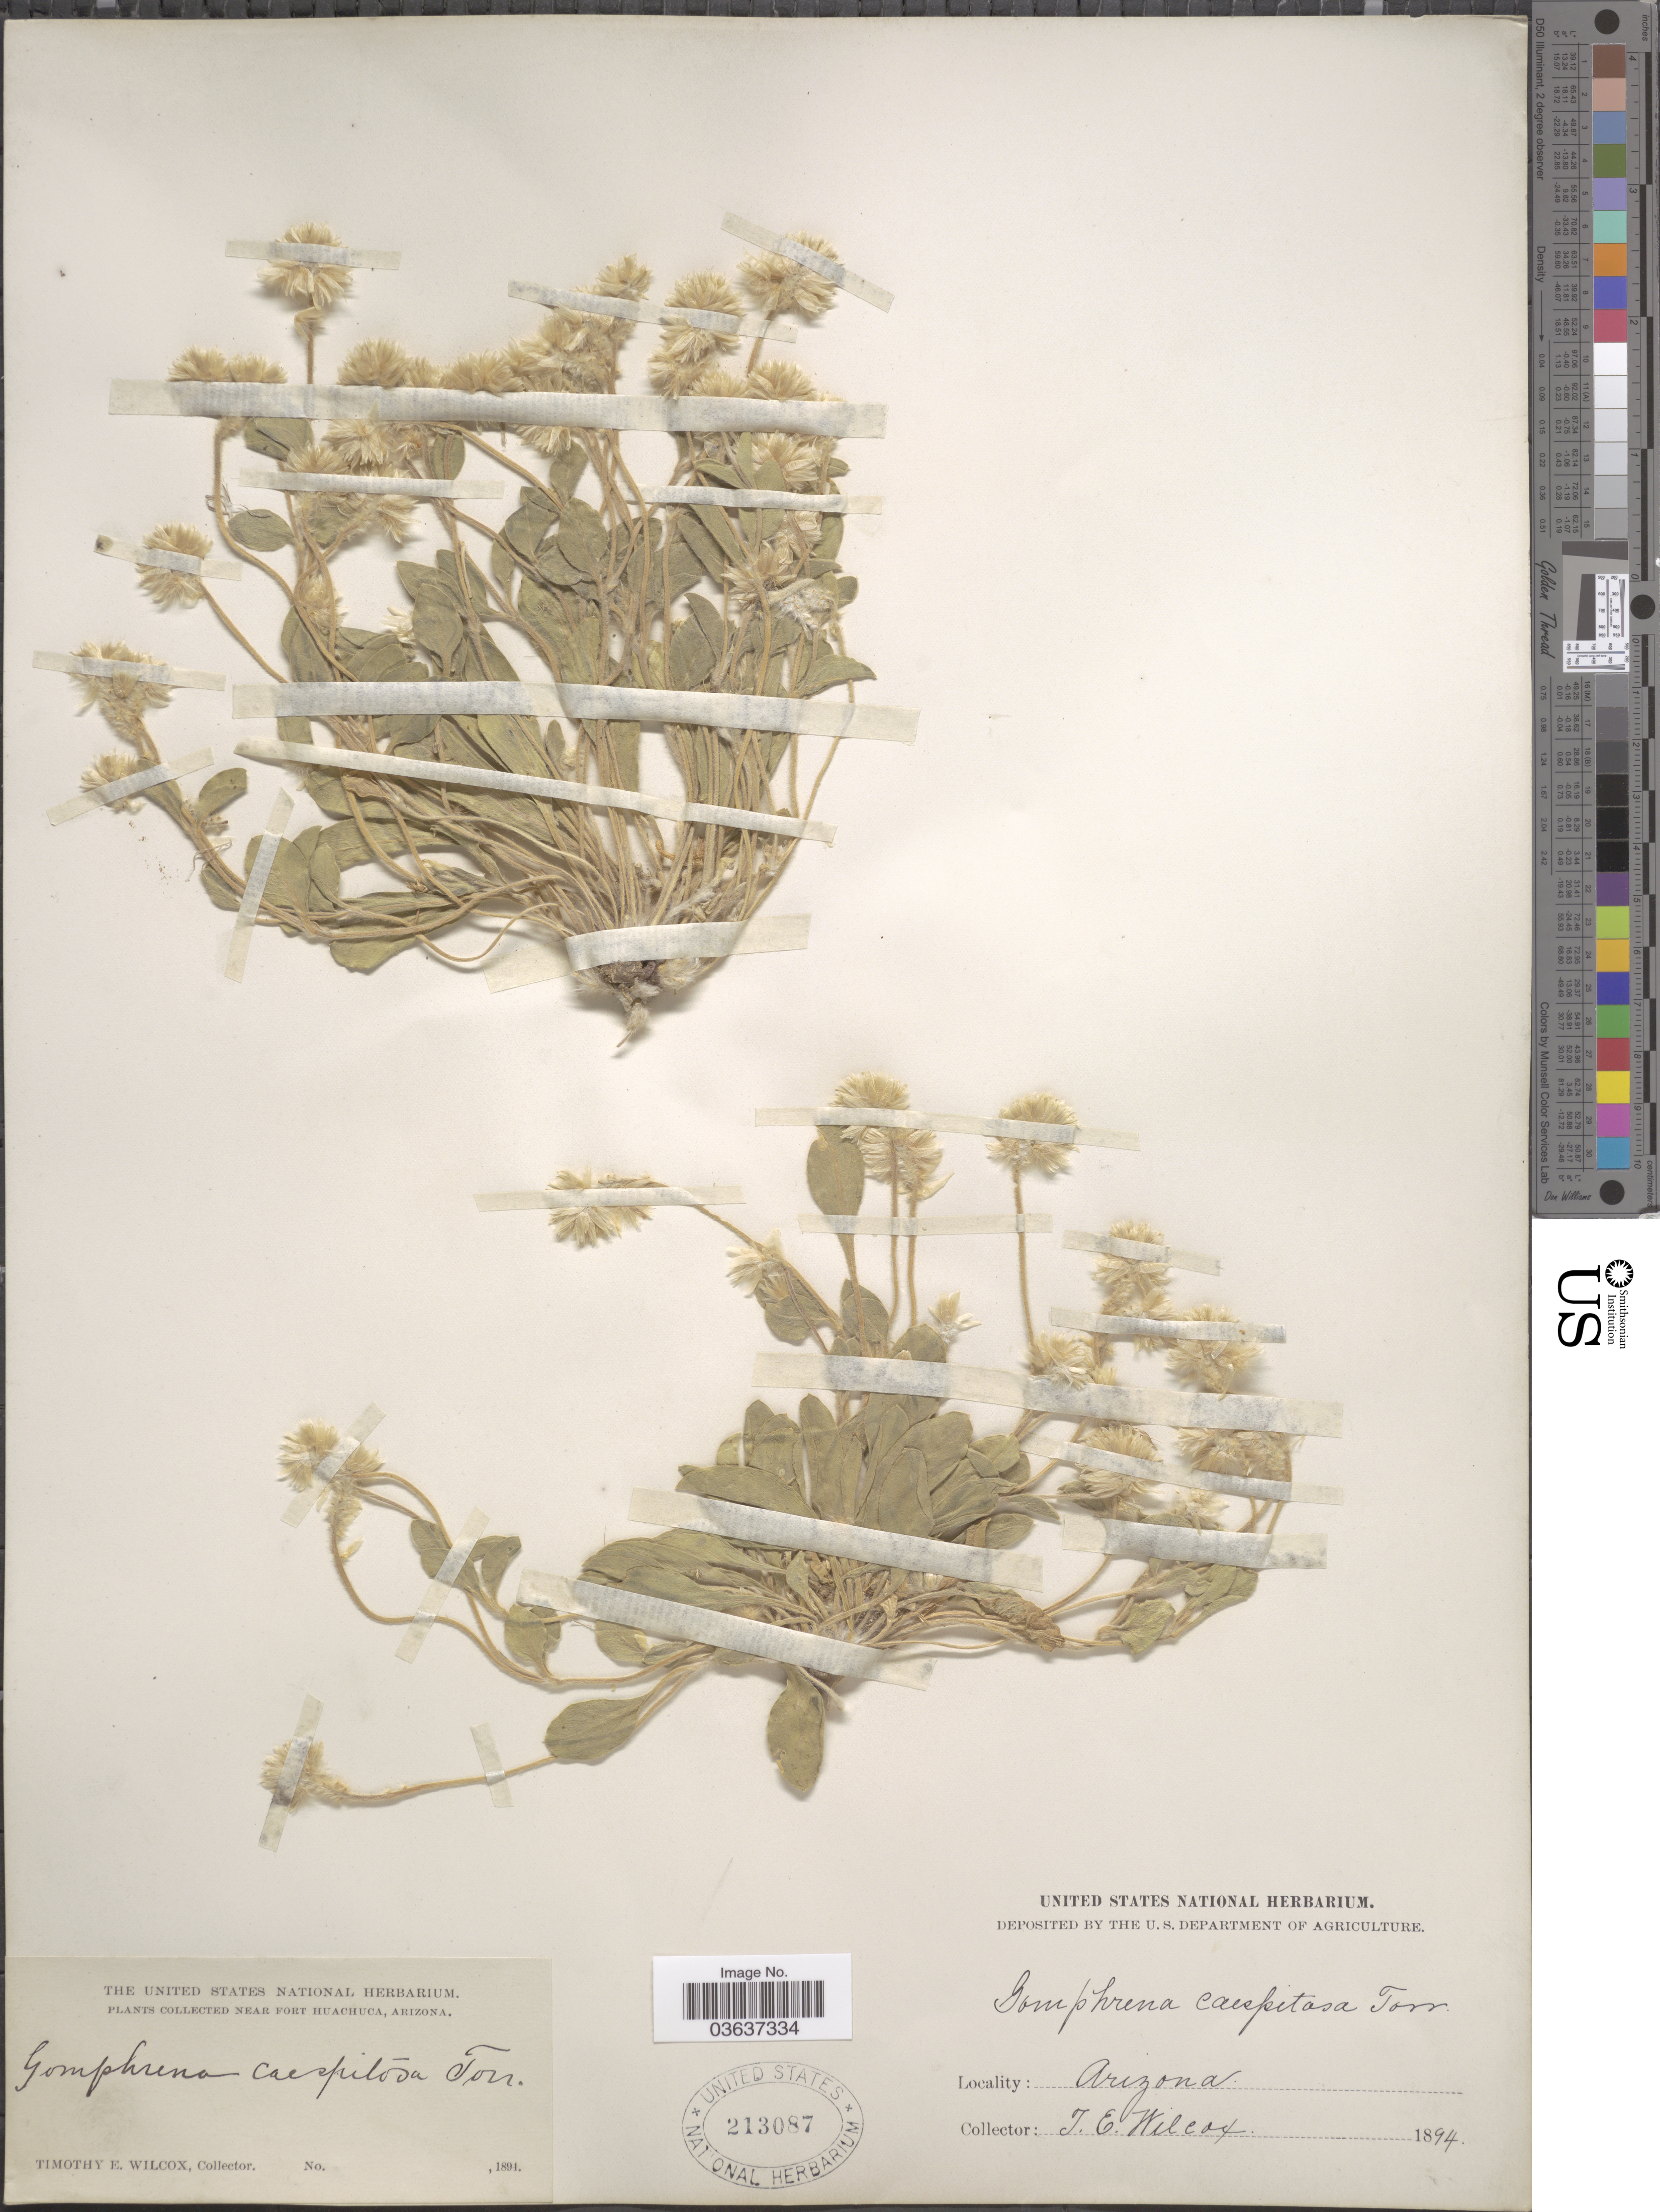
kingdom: Plantae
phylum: Tracheophyta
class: Magnoliopsida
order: Caryophyllales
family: Amaranthaceae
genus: Gomphrena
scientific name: Gomphrena caespitosa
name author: Torr. in Emory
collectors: T. E. Wilcox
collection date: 1894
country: United States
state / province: Arizona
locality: Near Fort Huachuca.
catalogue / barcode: US 213087